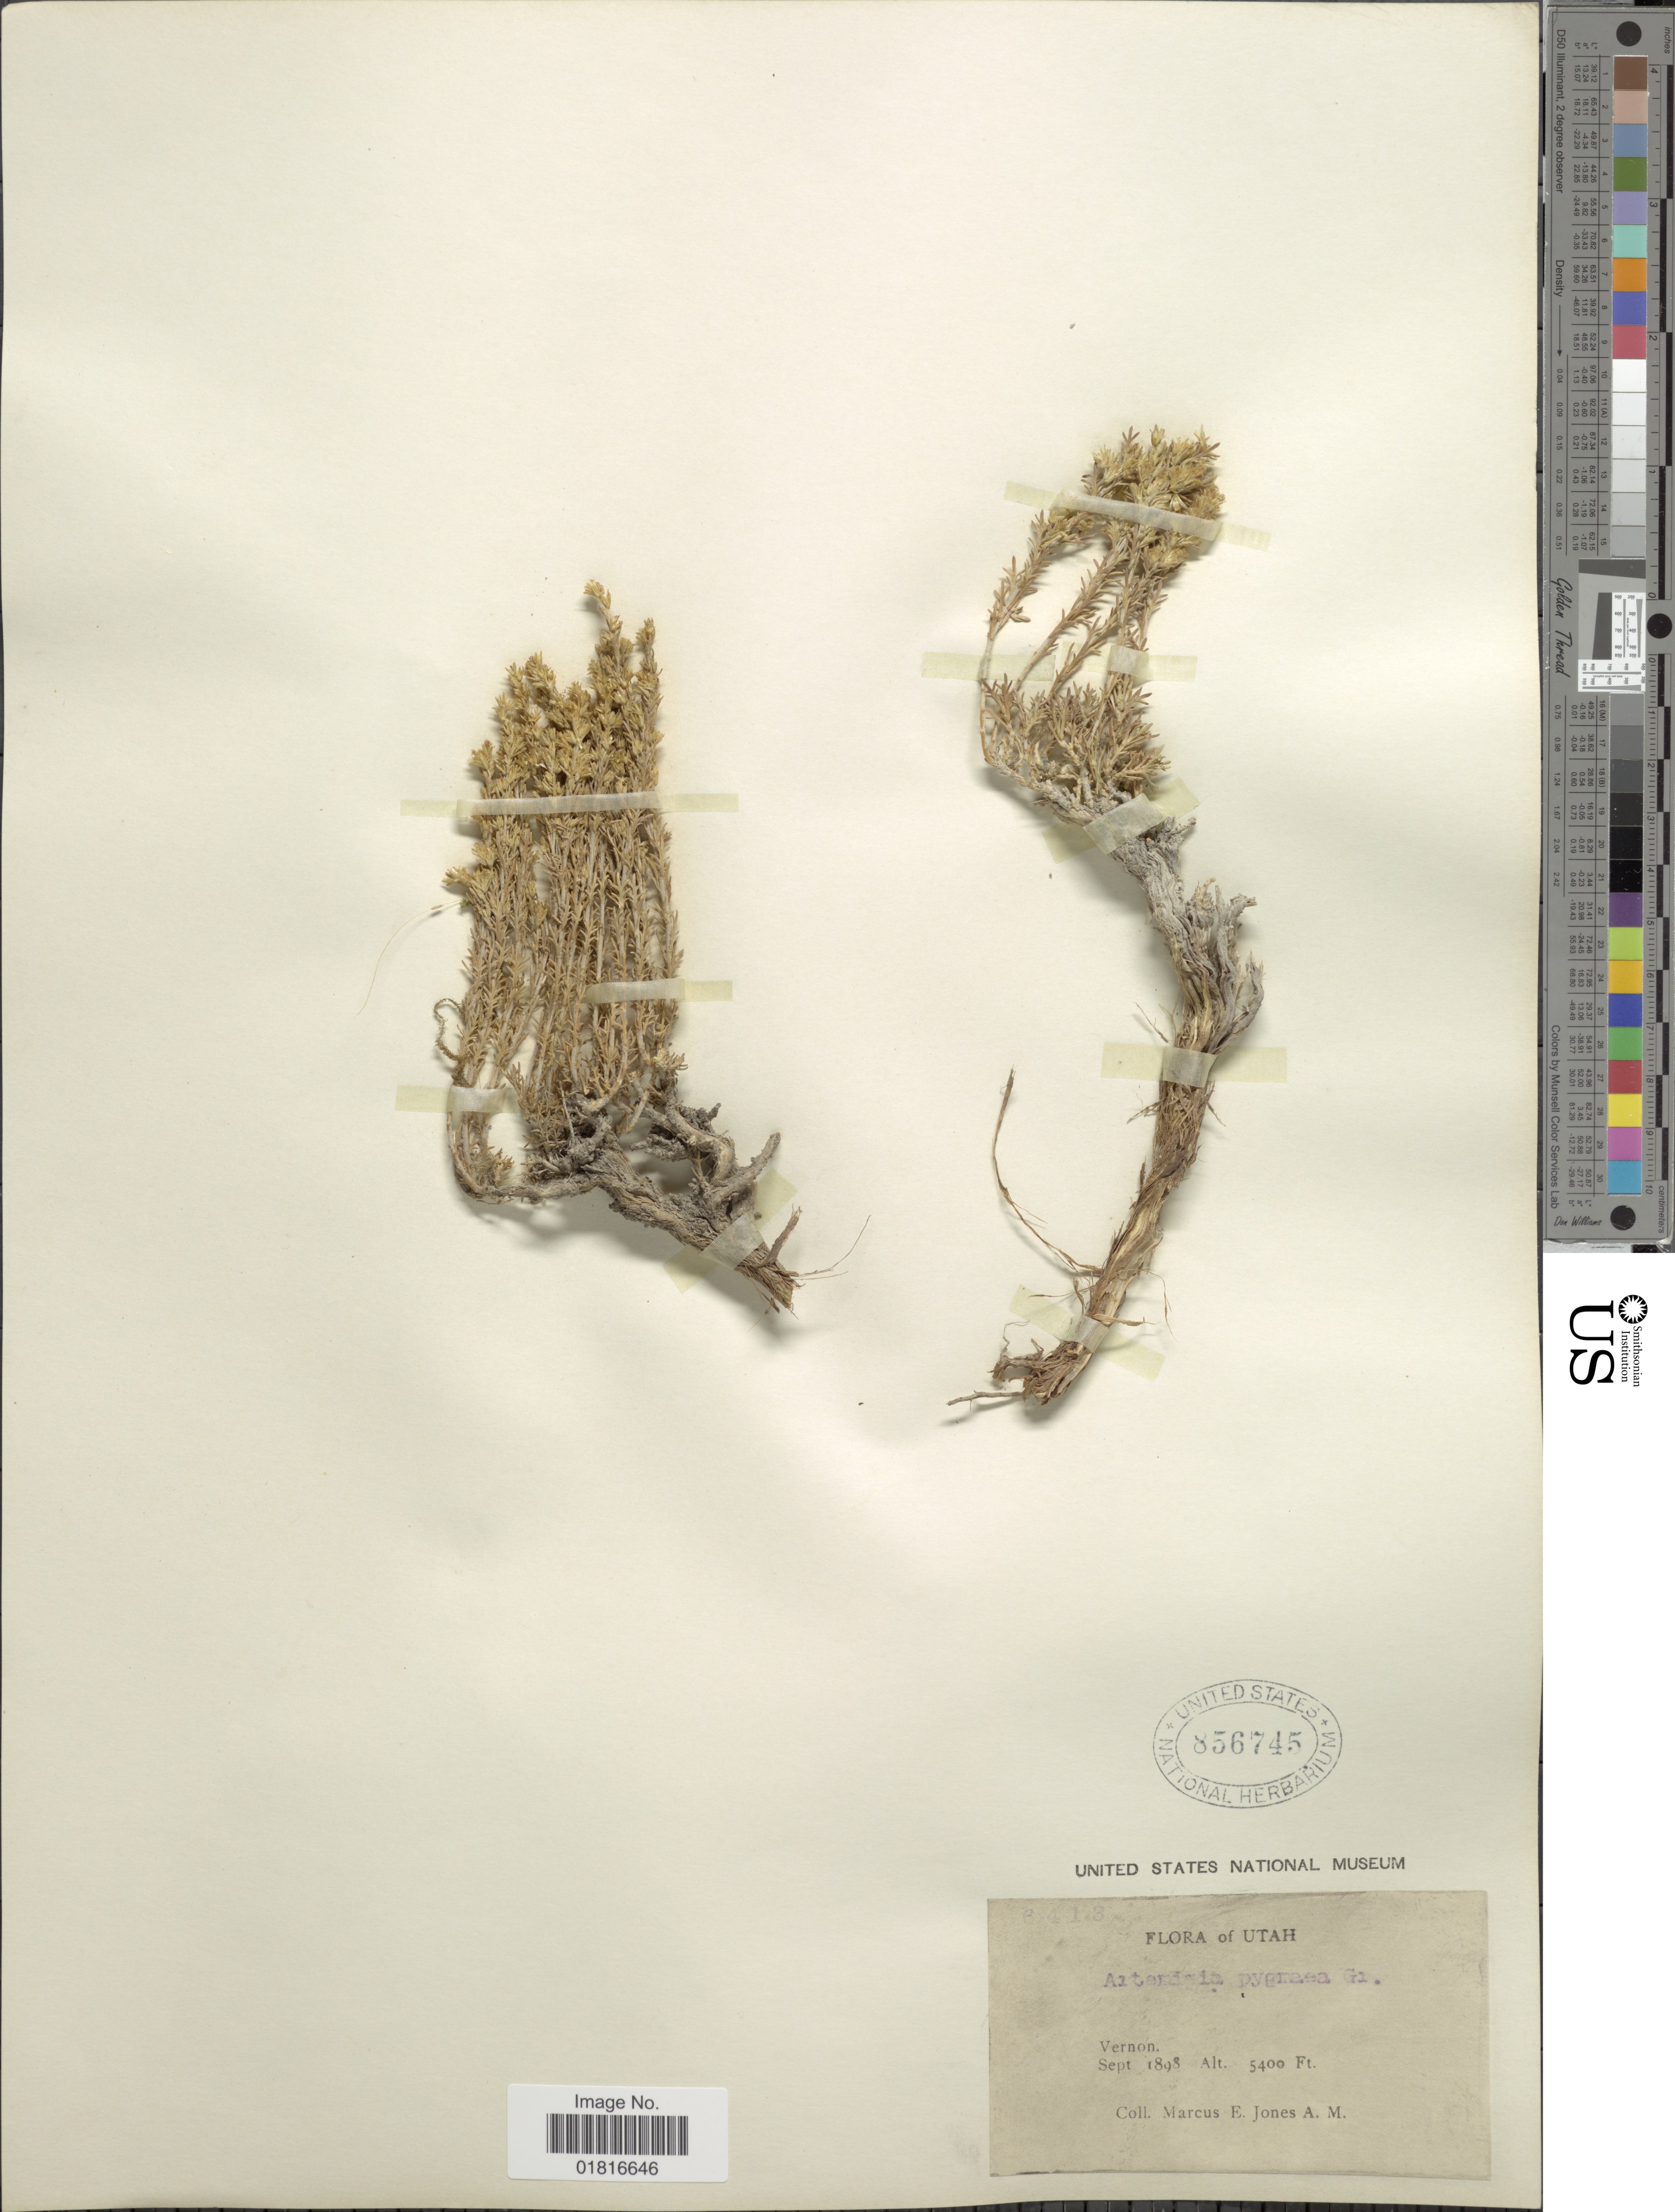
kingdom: Plantae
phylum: Tracheophyta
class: Magnoliopsida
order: Asterales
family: Asteraceae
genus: Artemisia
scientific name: Artemisia pygmaea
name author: A. Gray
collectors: M. E. Jones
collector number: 6413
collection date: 1898-09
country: United States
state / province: Utah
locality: Vernon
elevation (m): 1646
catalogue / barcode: US 856745